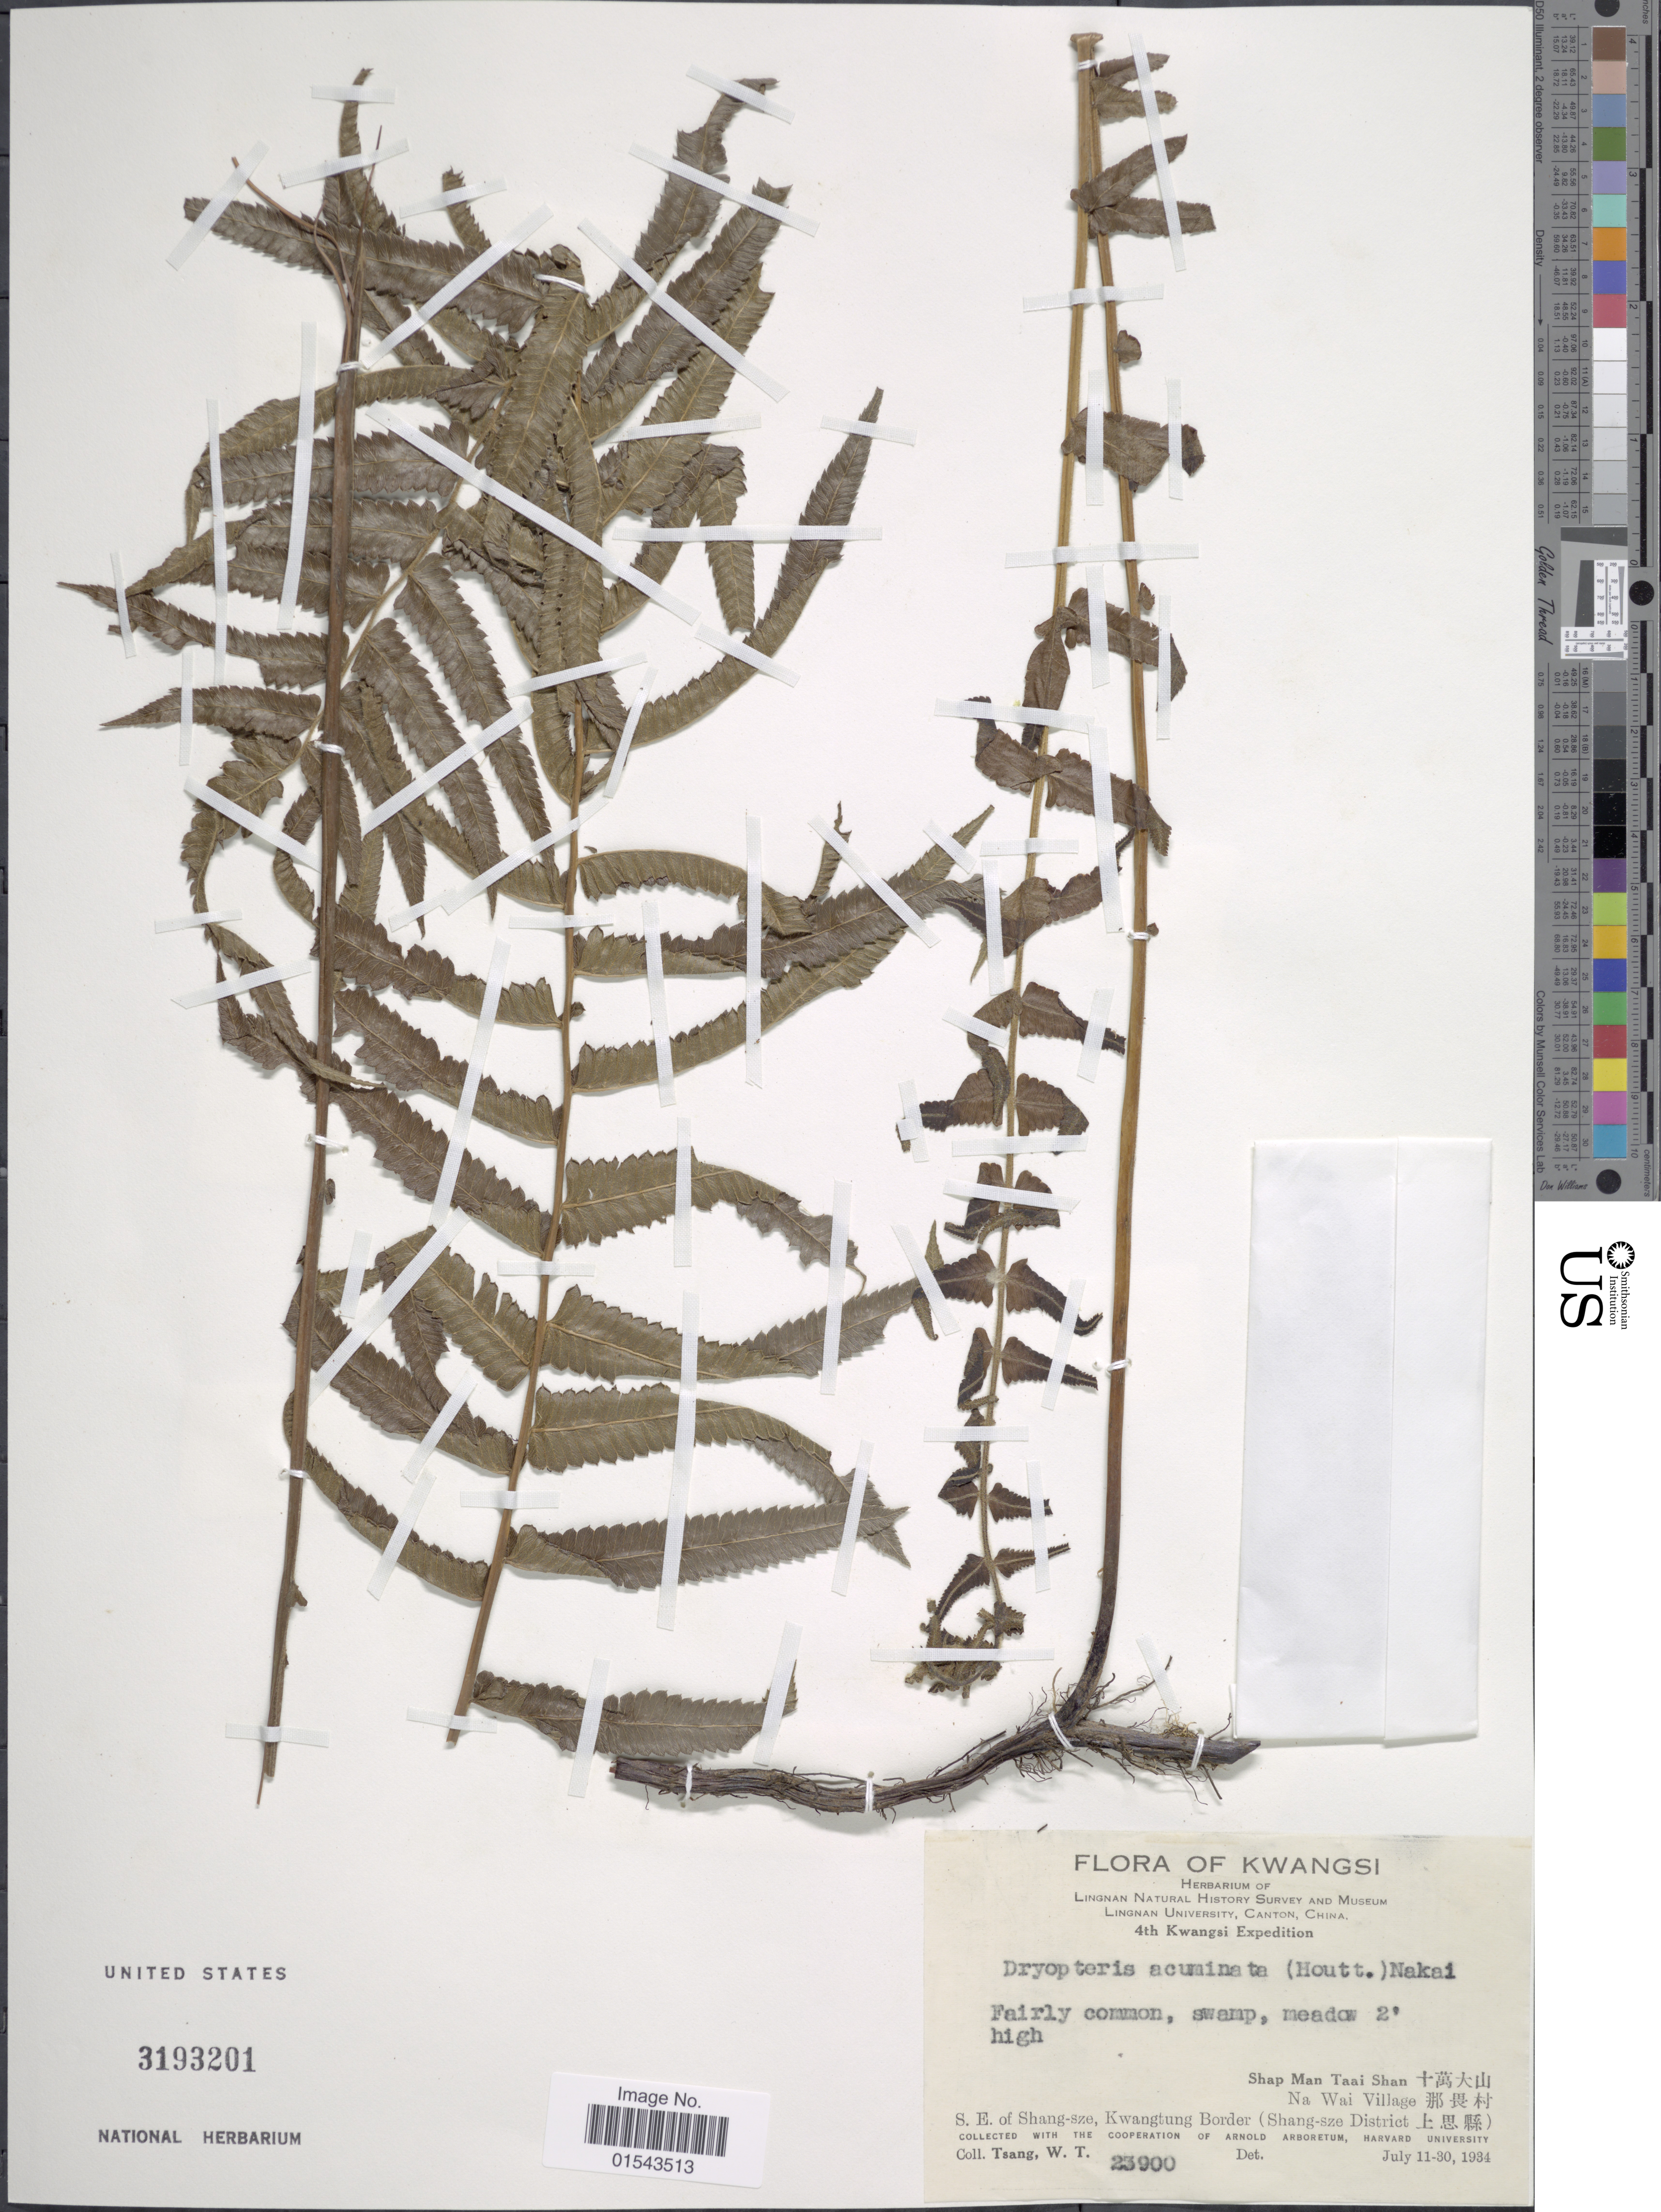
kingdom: Plantae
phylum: Tracheophyta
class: Polypodiopsida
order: Polypodiales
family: Thelypteridaceae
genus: Christella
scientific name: Christella acuminata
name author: (Houtt.) H. Lév.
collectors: W. T. Tsang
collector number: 23900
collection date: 1934-07-11/1934-07-30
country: China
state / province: Guangdong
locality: Kwangsi. Shap man taai Shan. S. E. of Shang-sze, Kwangtung Border (Shang-sze District)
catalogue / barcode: US 3193201